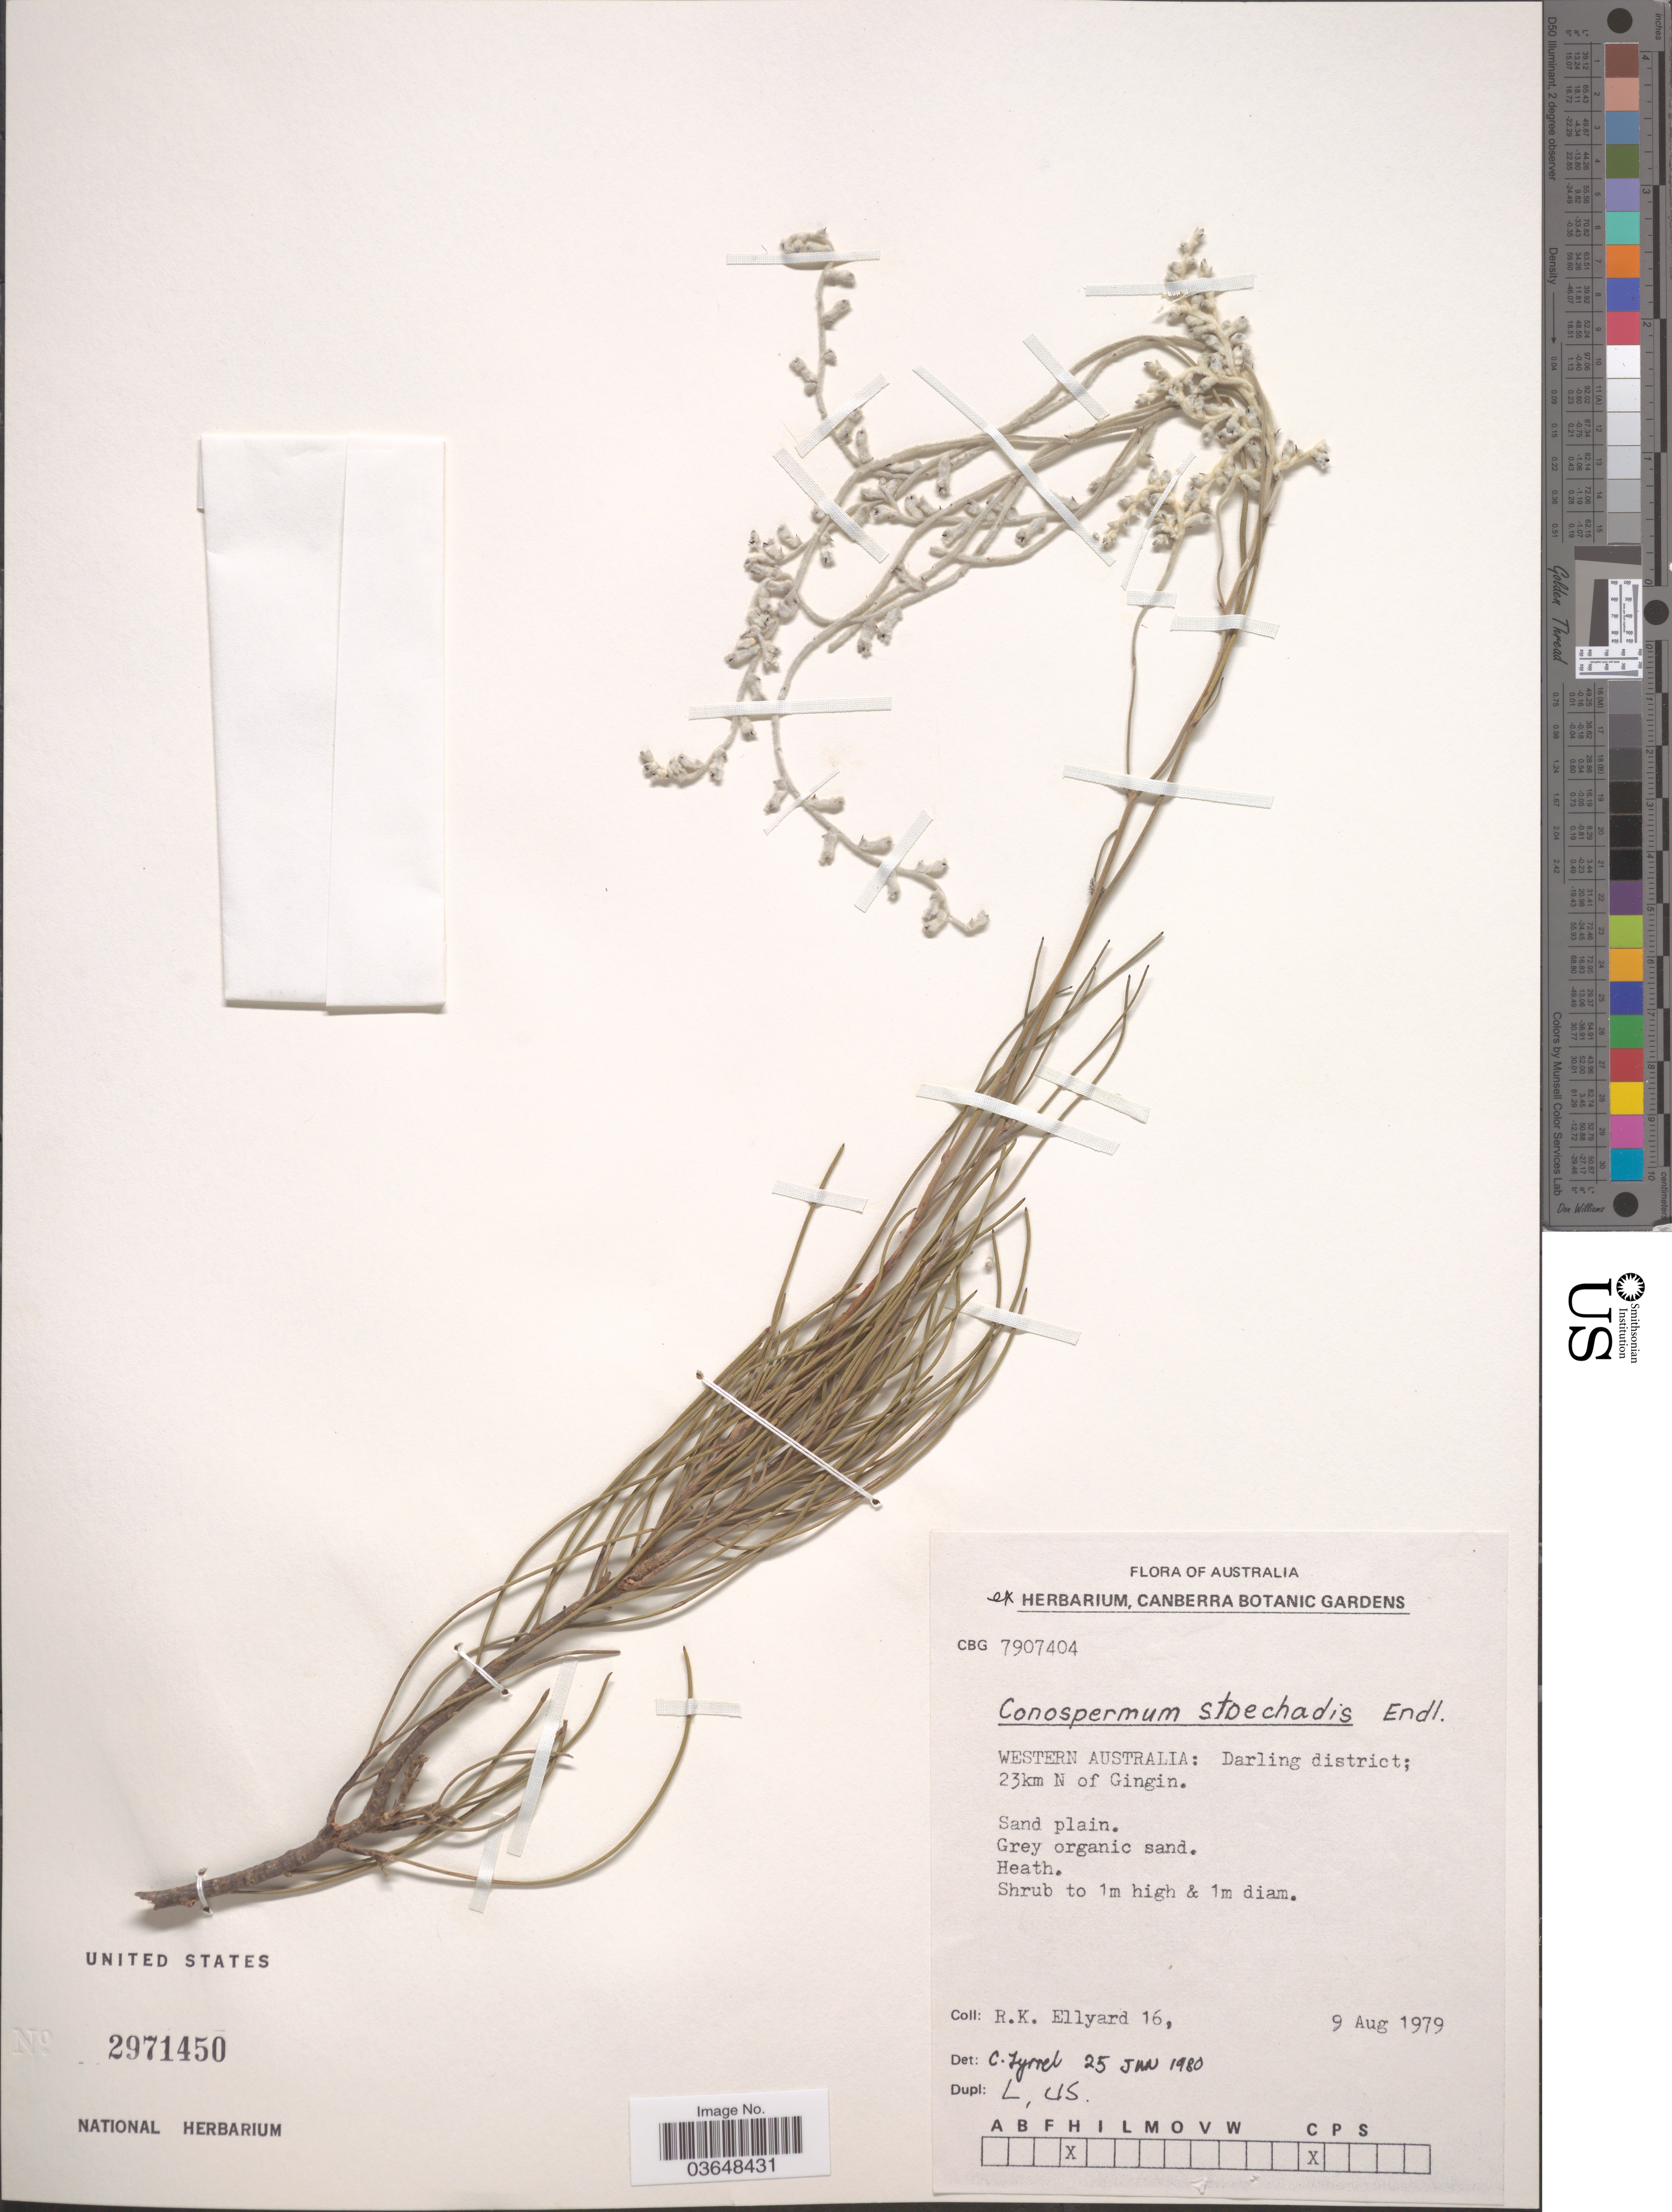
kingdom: Plantae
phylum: Tracheophyta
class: Magnoliopsida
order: Proteales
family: Proteaceae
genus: Conospermum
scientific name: Conospermum stoechadis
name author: Endl.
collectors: R. Ellyard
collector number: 16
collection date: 1979-08-09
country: Australia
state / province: Western Australia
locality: Darling district; 23 km N of Gingin.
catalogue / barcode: US 2971450